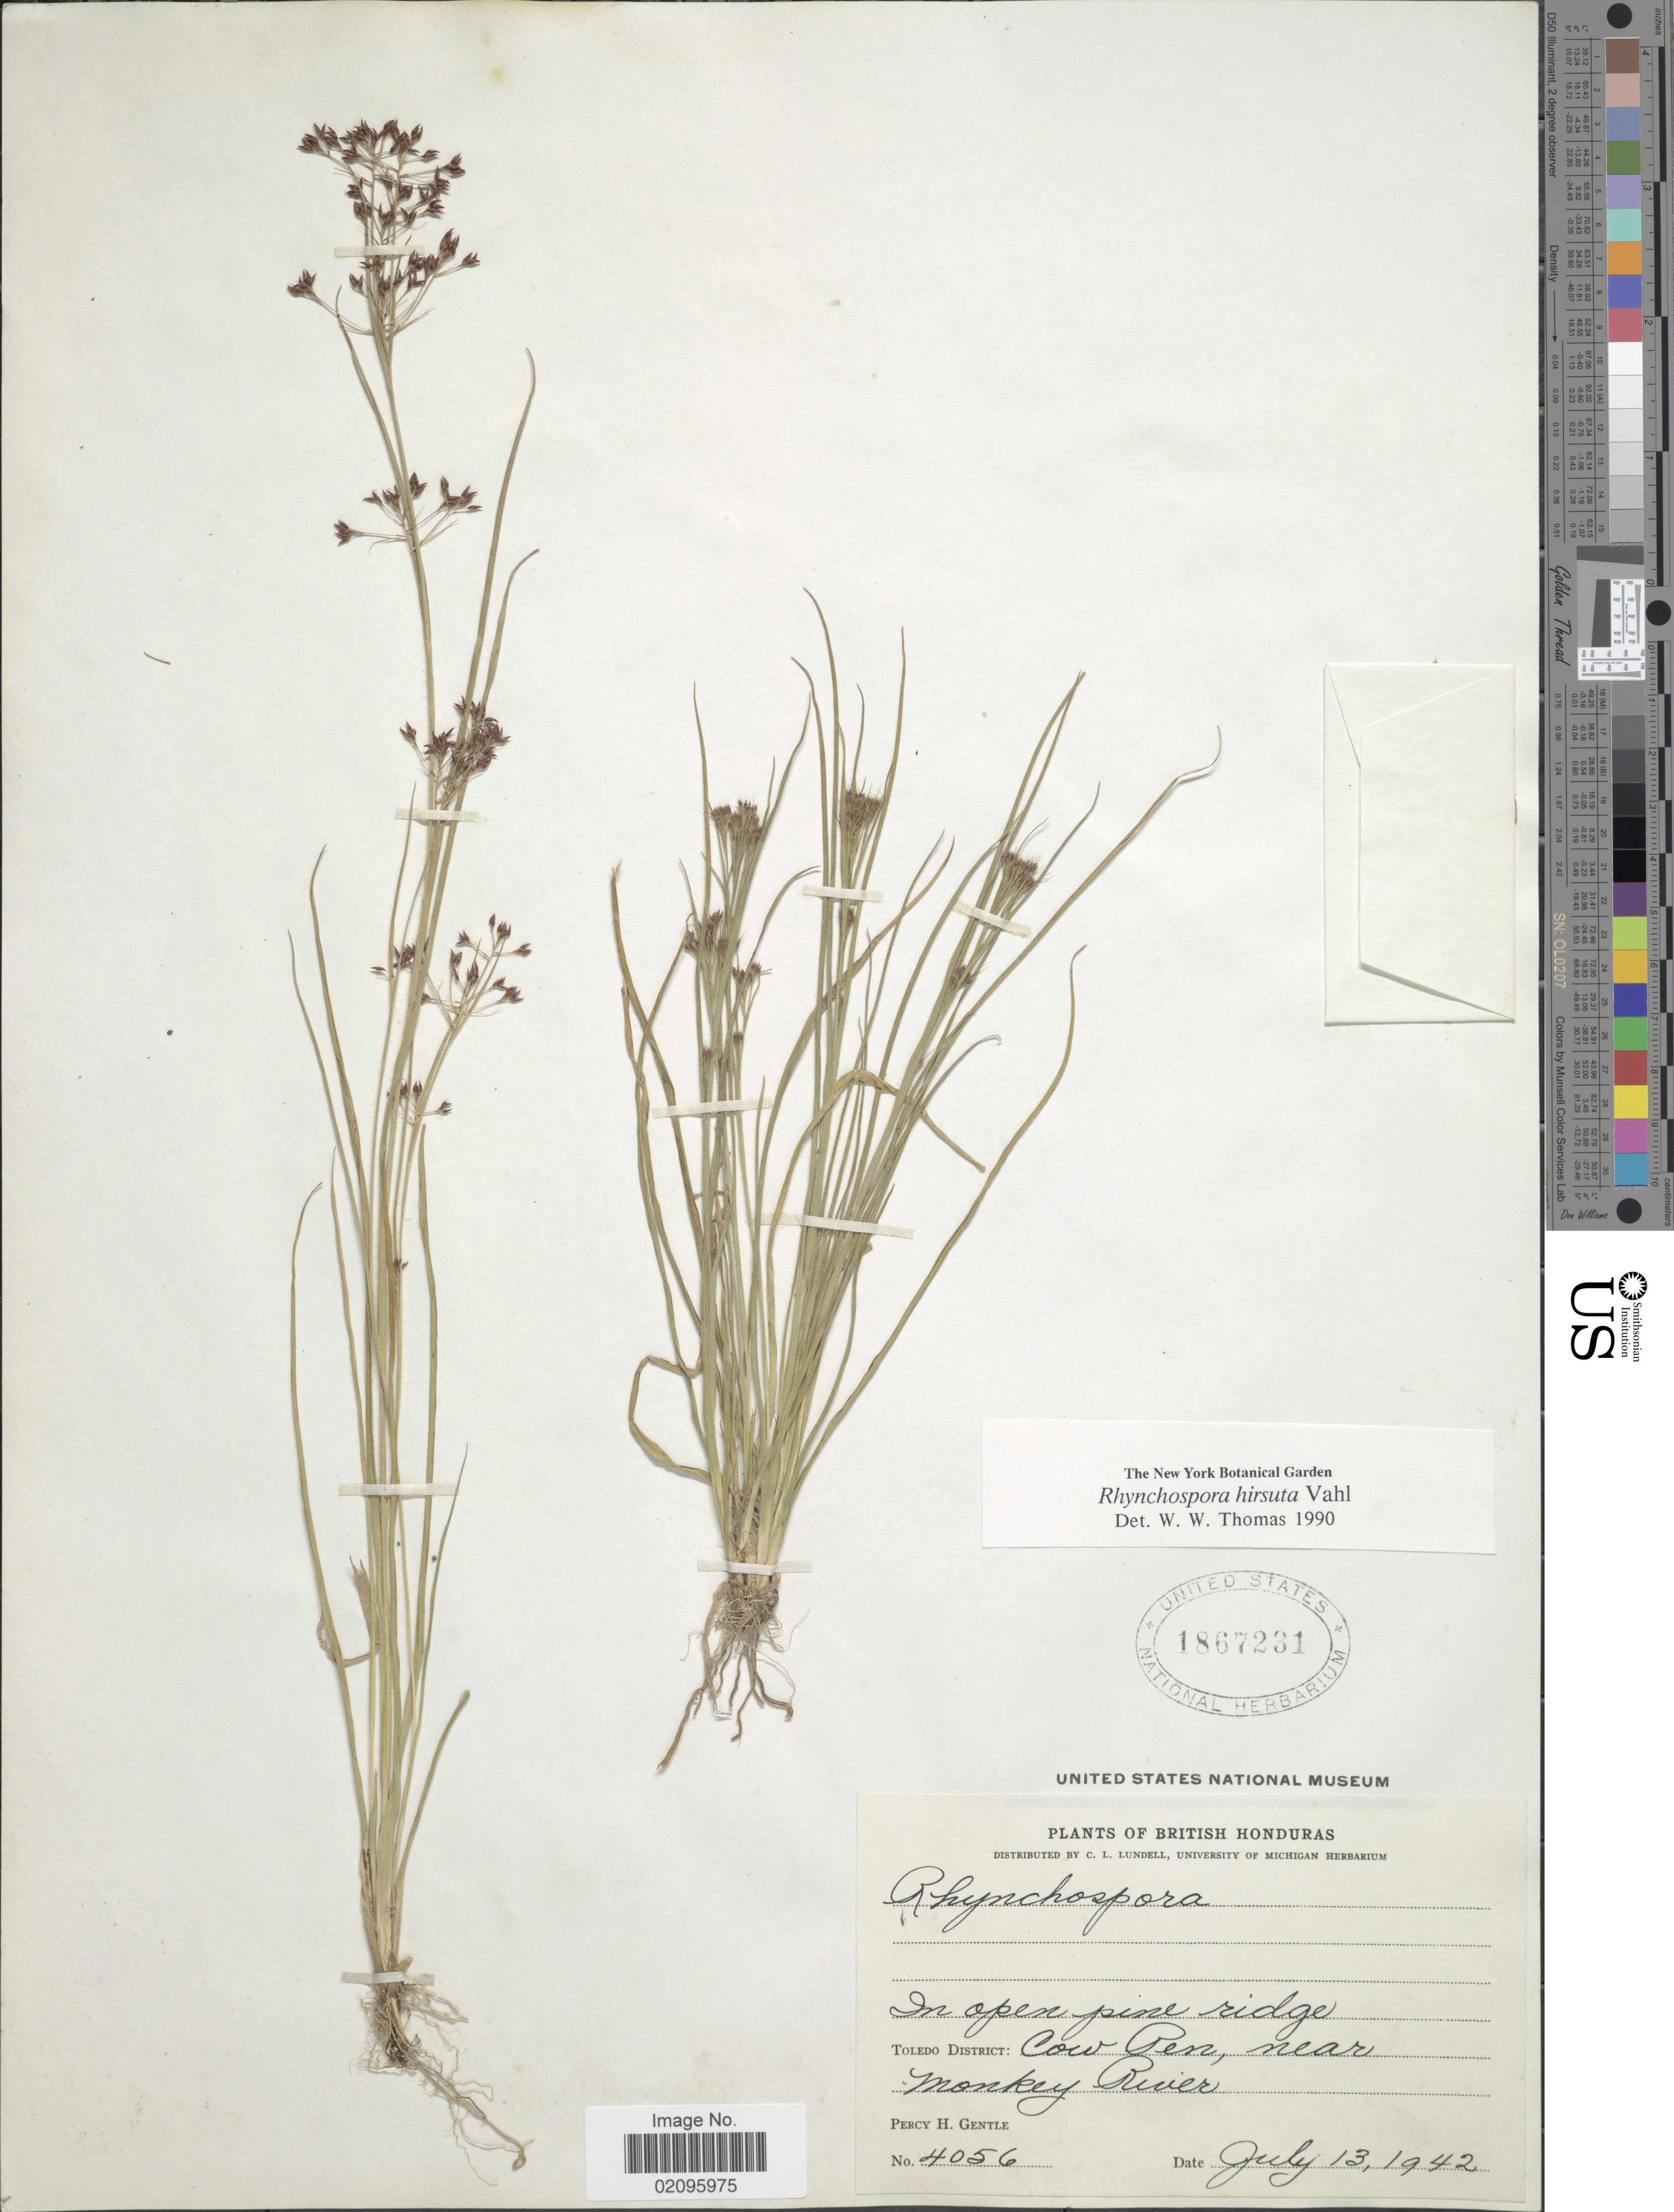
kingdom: Plantae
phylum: Tracheophyta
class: Liliopsida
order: Poales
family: Cyperaceae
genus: Rhynchospora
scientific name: Rhynchospora hirsuta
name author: (Vahl) Vahl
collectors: P. H. Gentle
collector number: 4056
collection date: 1942-07-13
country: Belize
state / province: Toledo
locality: British Honduras, in open pine ridge, Cow Pen, near Monkey River.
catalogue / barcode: US 1867231